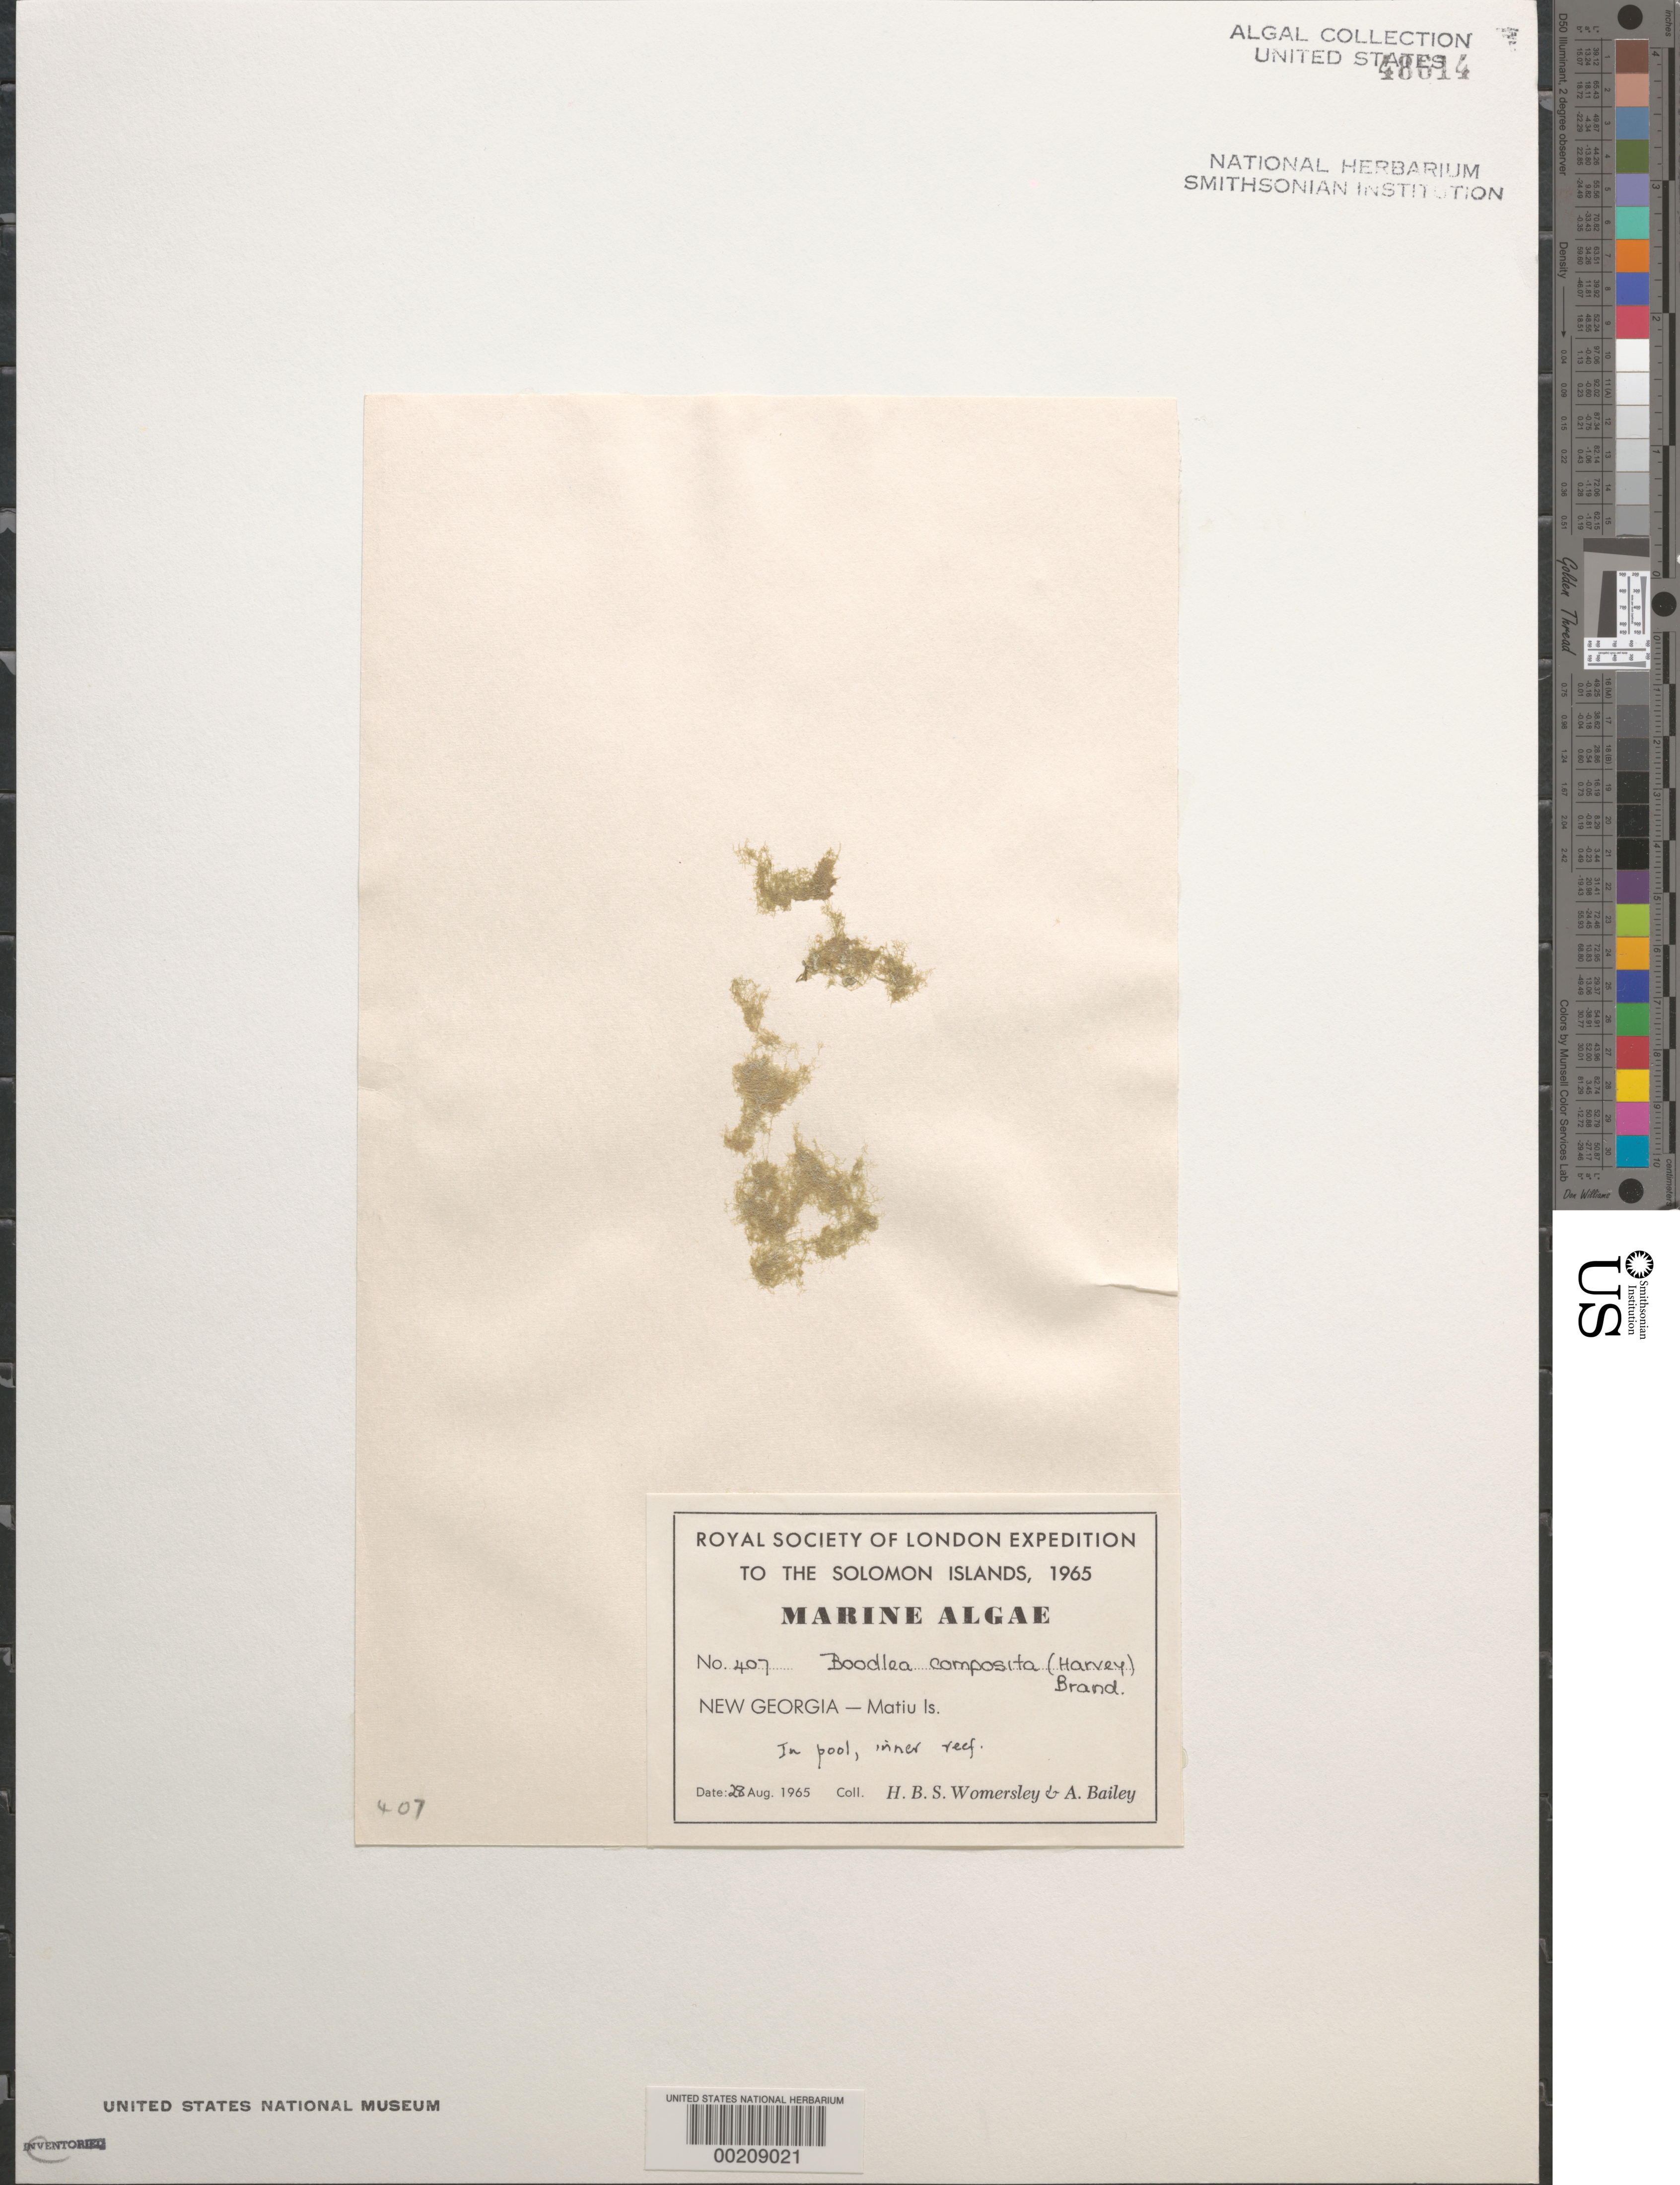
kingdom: Plantae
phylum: Chlorophyta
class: Ulvophyceae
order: Siphonocladales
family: Boodleaceae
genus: Boodlea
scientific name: Boodlea composita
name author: (Humb. & Humb.) Brand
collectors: H. B. S. Womersley & A. Bailey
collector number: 407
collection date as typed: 28 Aug 1965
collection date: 1965-08-28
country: Solomon Islands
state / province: Western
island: Matiu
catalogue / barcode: US 48614